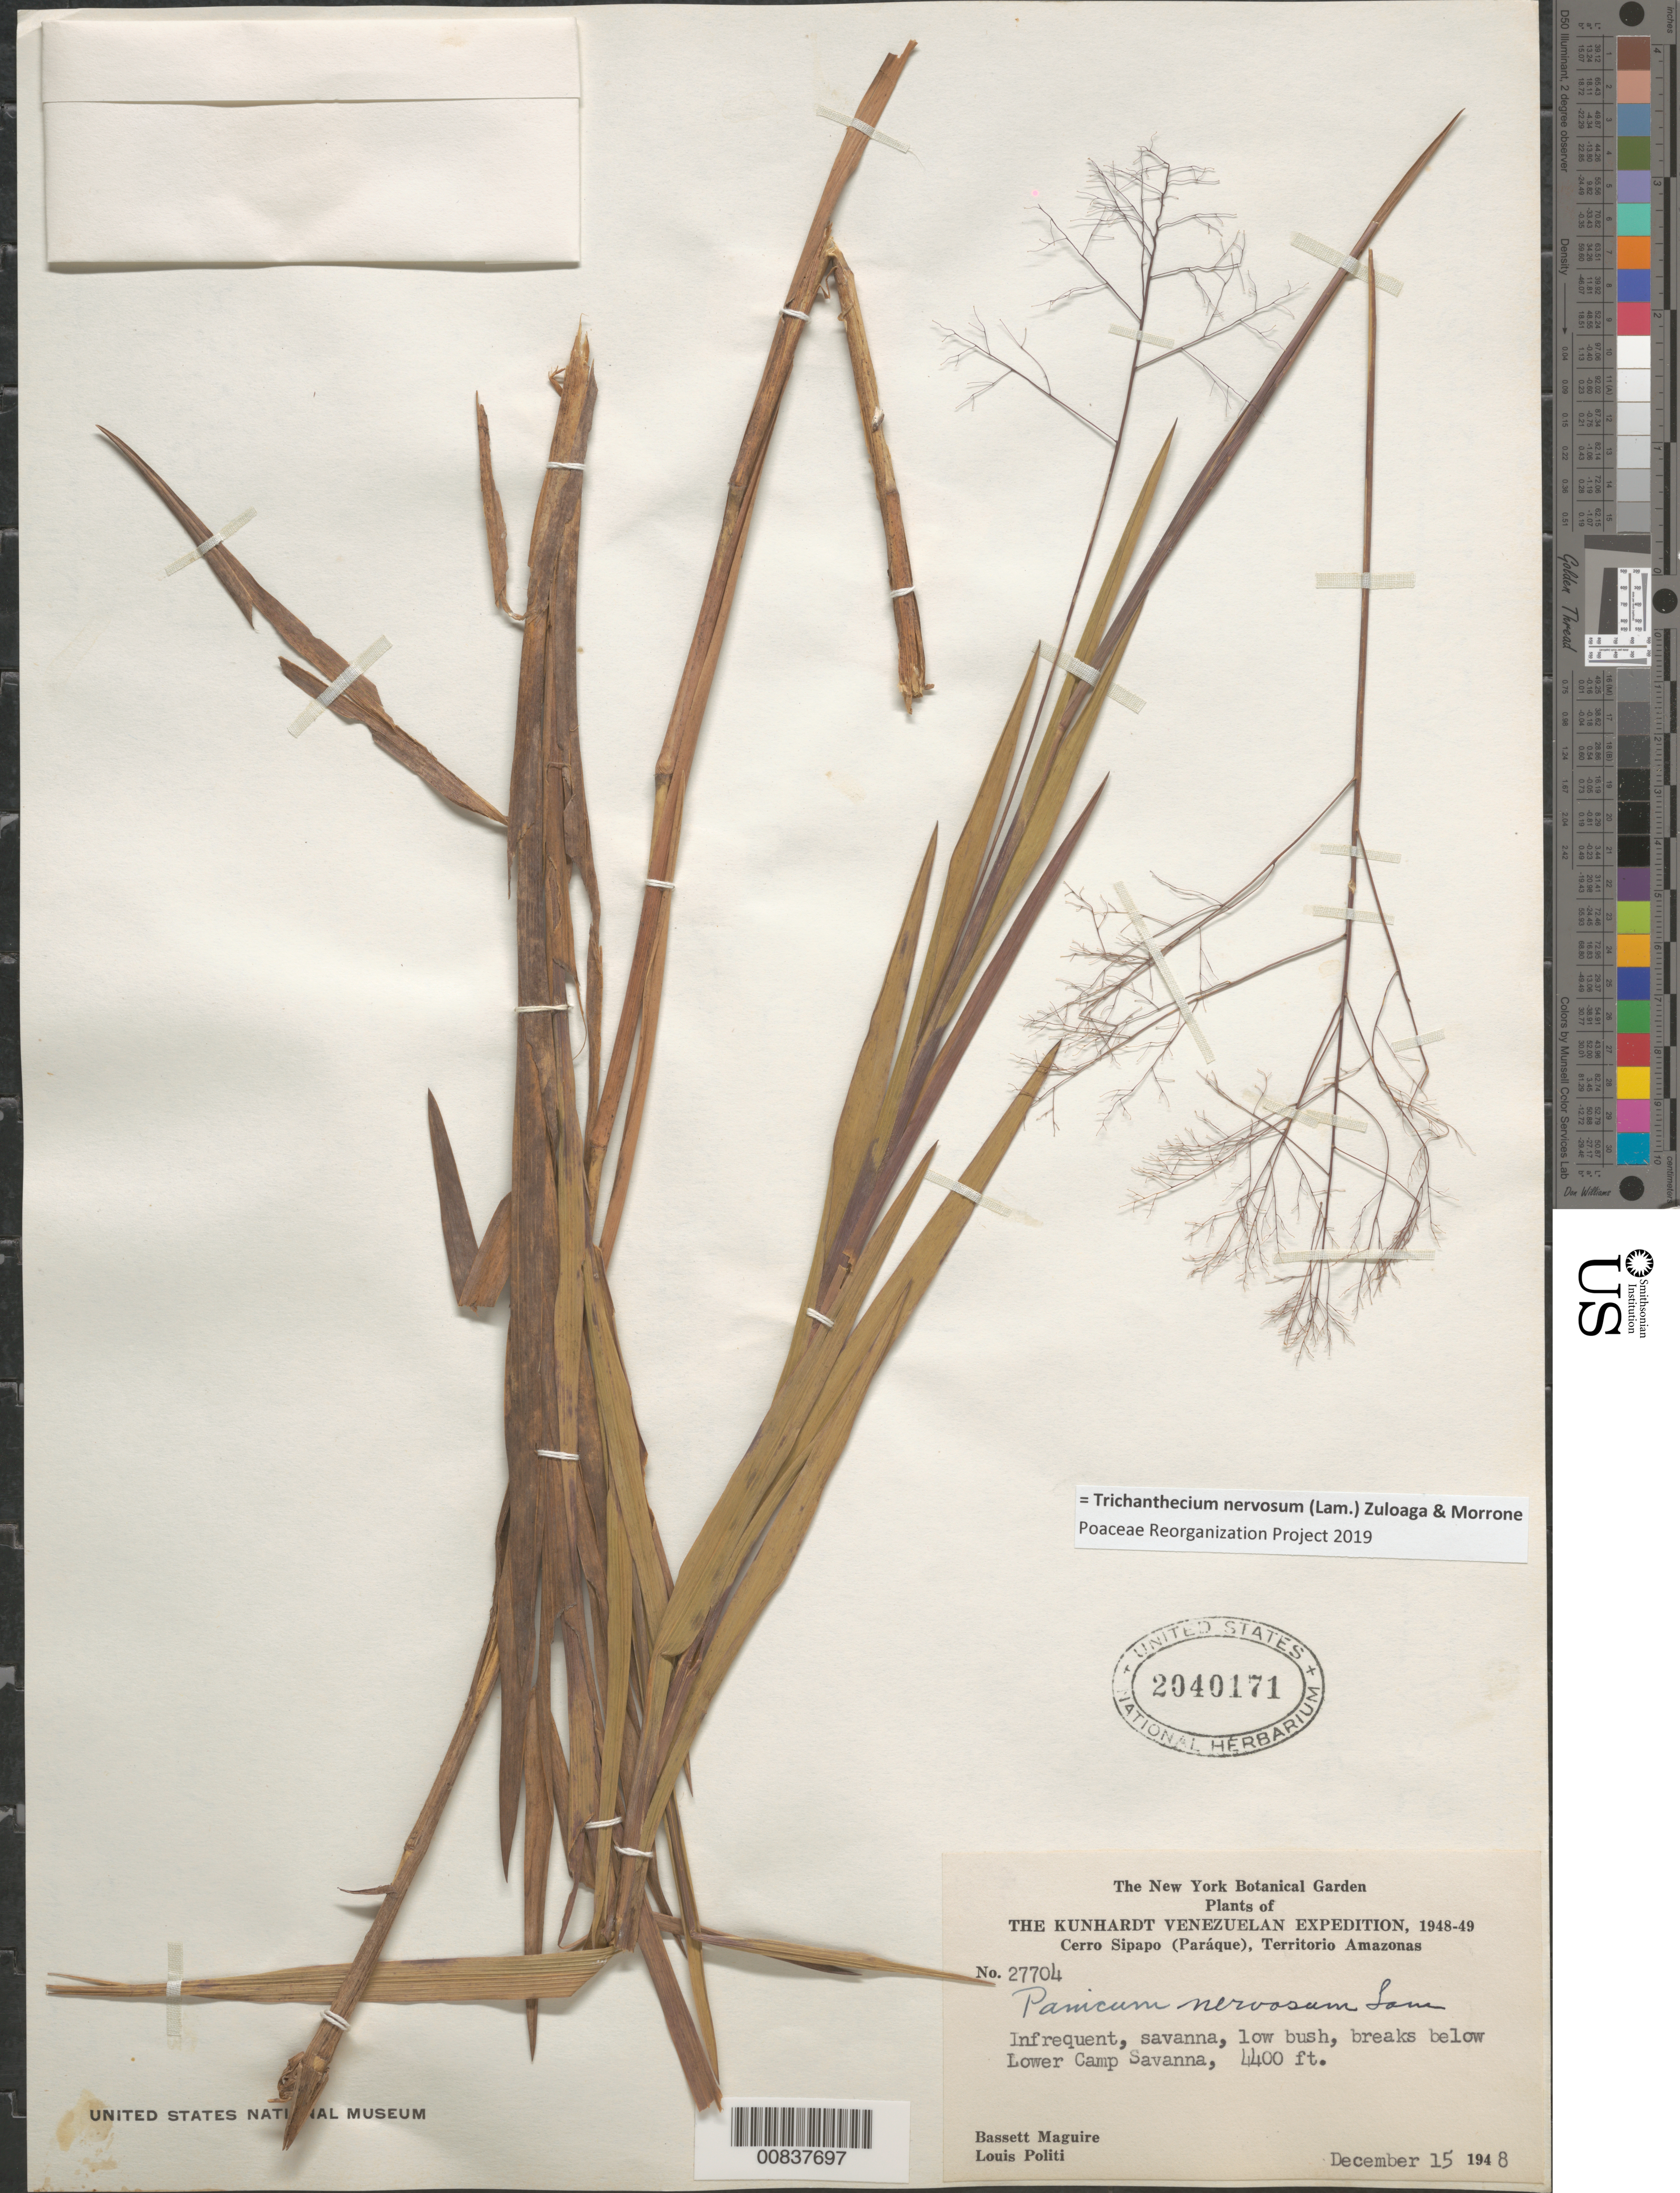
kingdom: Plantae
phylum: Tracheophyta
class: Liliopsida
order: Poales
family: Poaceae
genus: Trichanthecium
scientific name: Trichanthecium nervosum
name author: (Lam.) Zuloaga & Morrone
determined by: Poaceae Reorganization Project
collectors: B. Maguire & L. Politi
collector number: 27704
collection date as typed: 15-Dec-48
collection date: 1948-12-15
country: Venezuela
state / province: Amazonas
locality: Cerro Sipapo (Paráque), Caño Negro; below lower Camp Savanna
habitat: Low bush, breaks below camp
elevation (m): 1341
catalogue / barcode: US 2040171